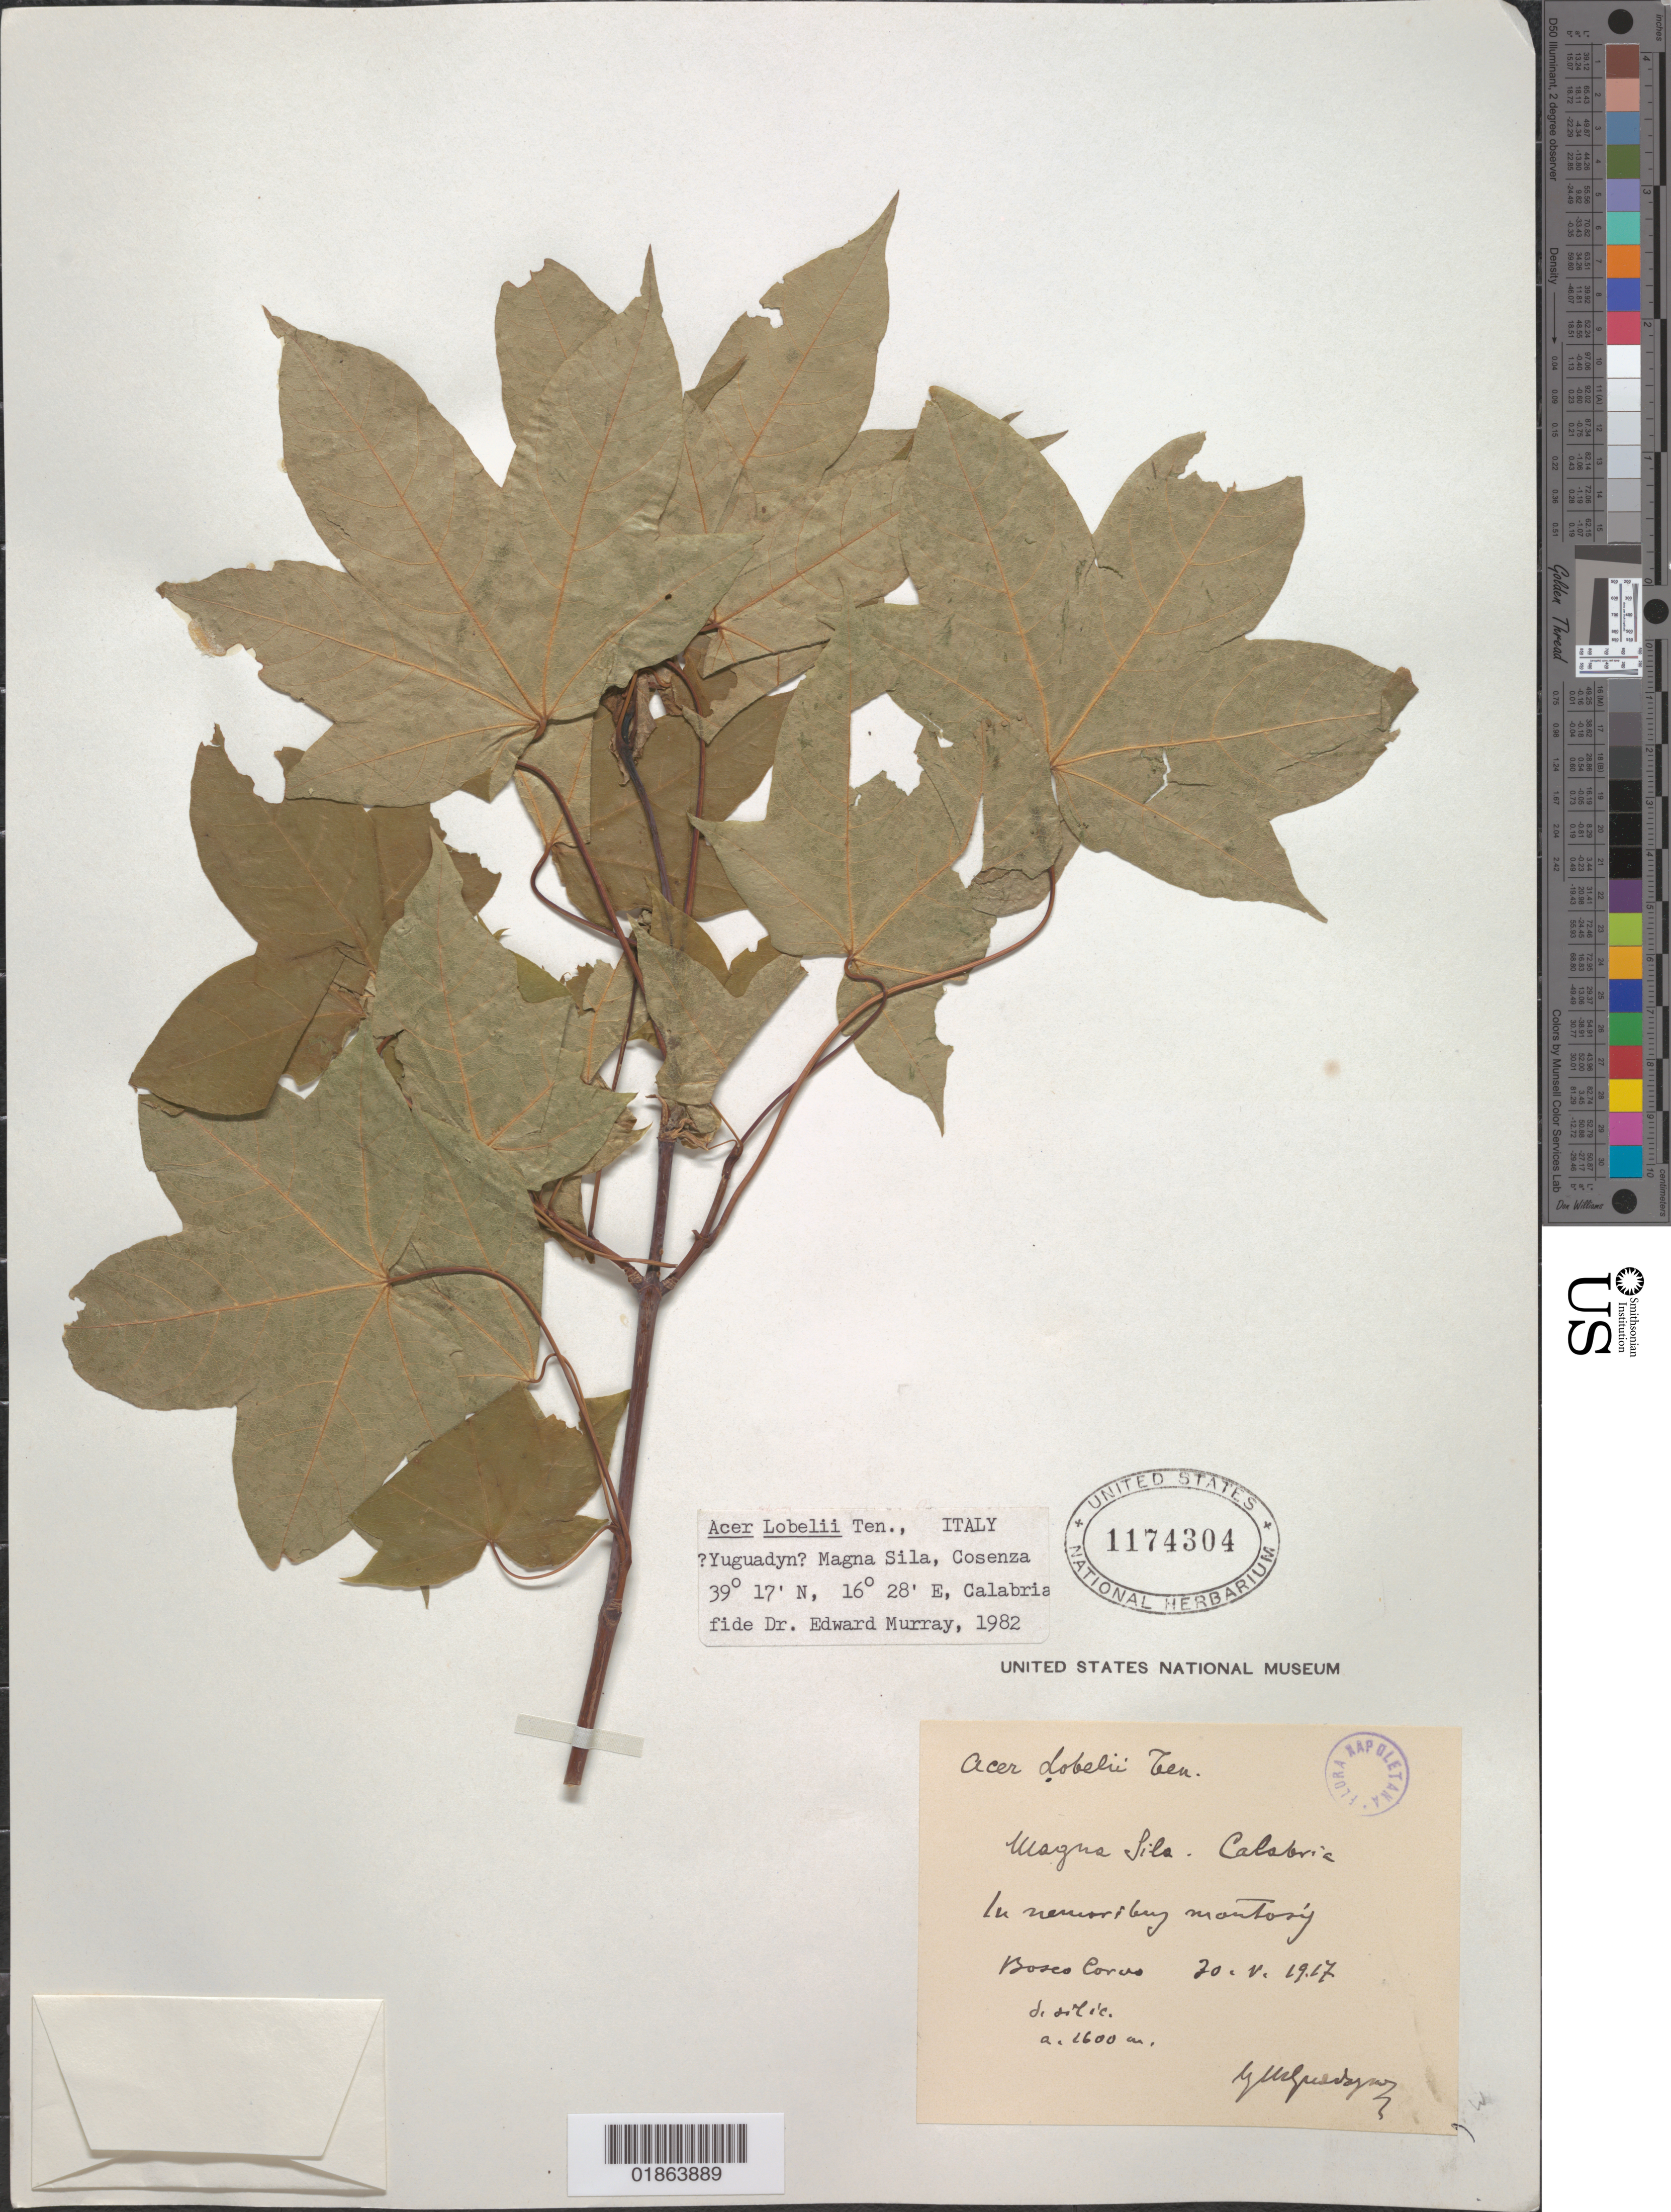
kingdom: Plantae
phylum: Tracheophyta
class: Magnoliopsida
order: Sapindales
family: Sapindaceae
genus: Acer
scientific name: Acer lobelii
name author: Ten.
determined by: Murray, Edward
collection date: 1917-05-20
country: Italy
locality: Calabria, Magna Sila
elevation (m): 1600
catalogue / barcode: US 1174304